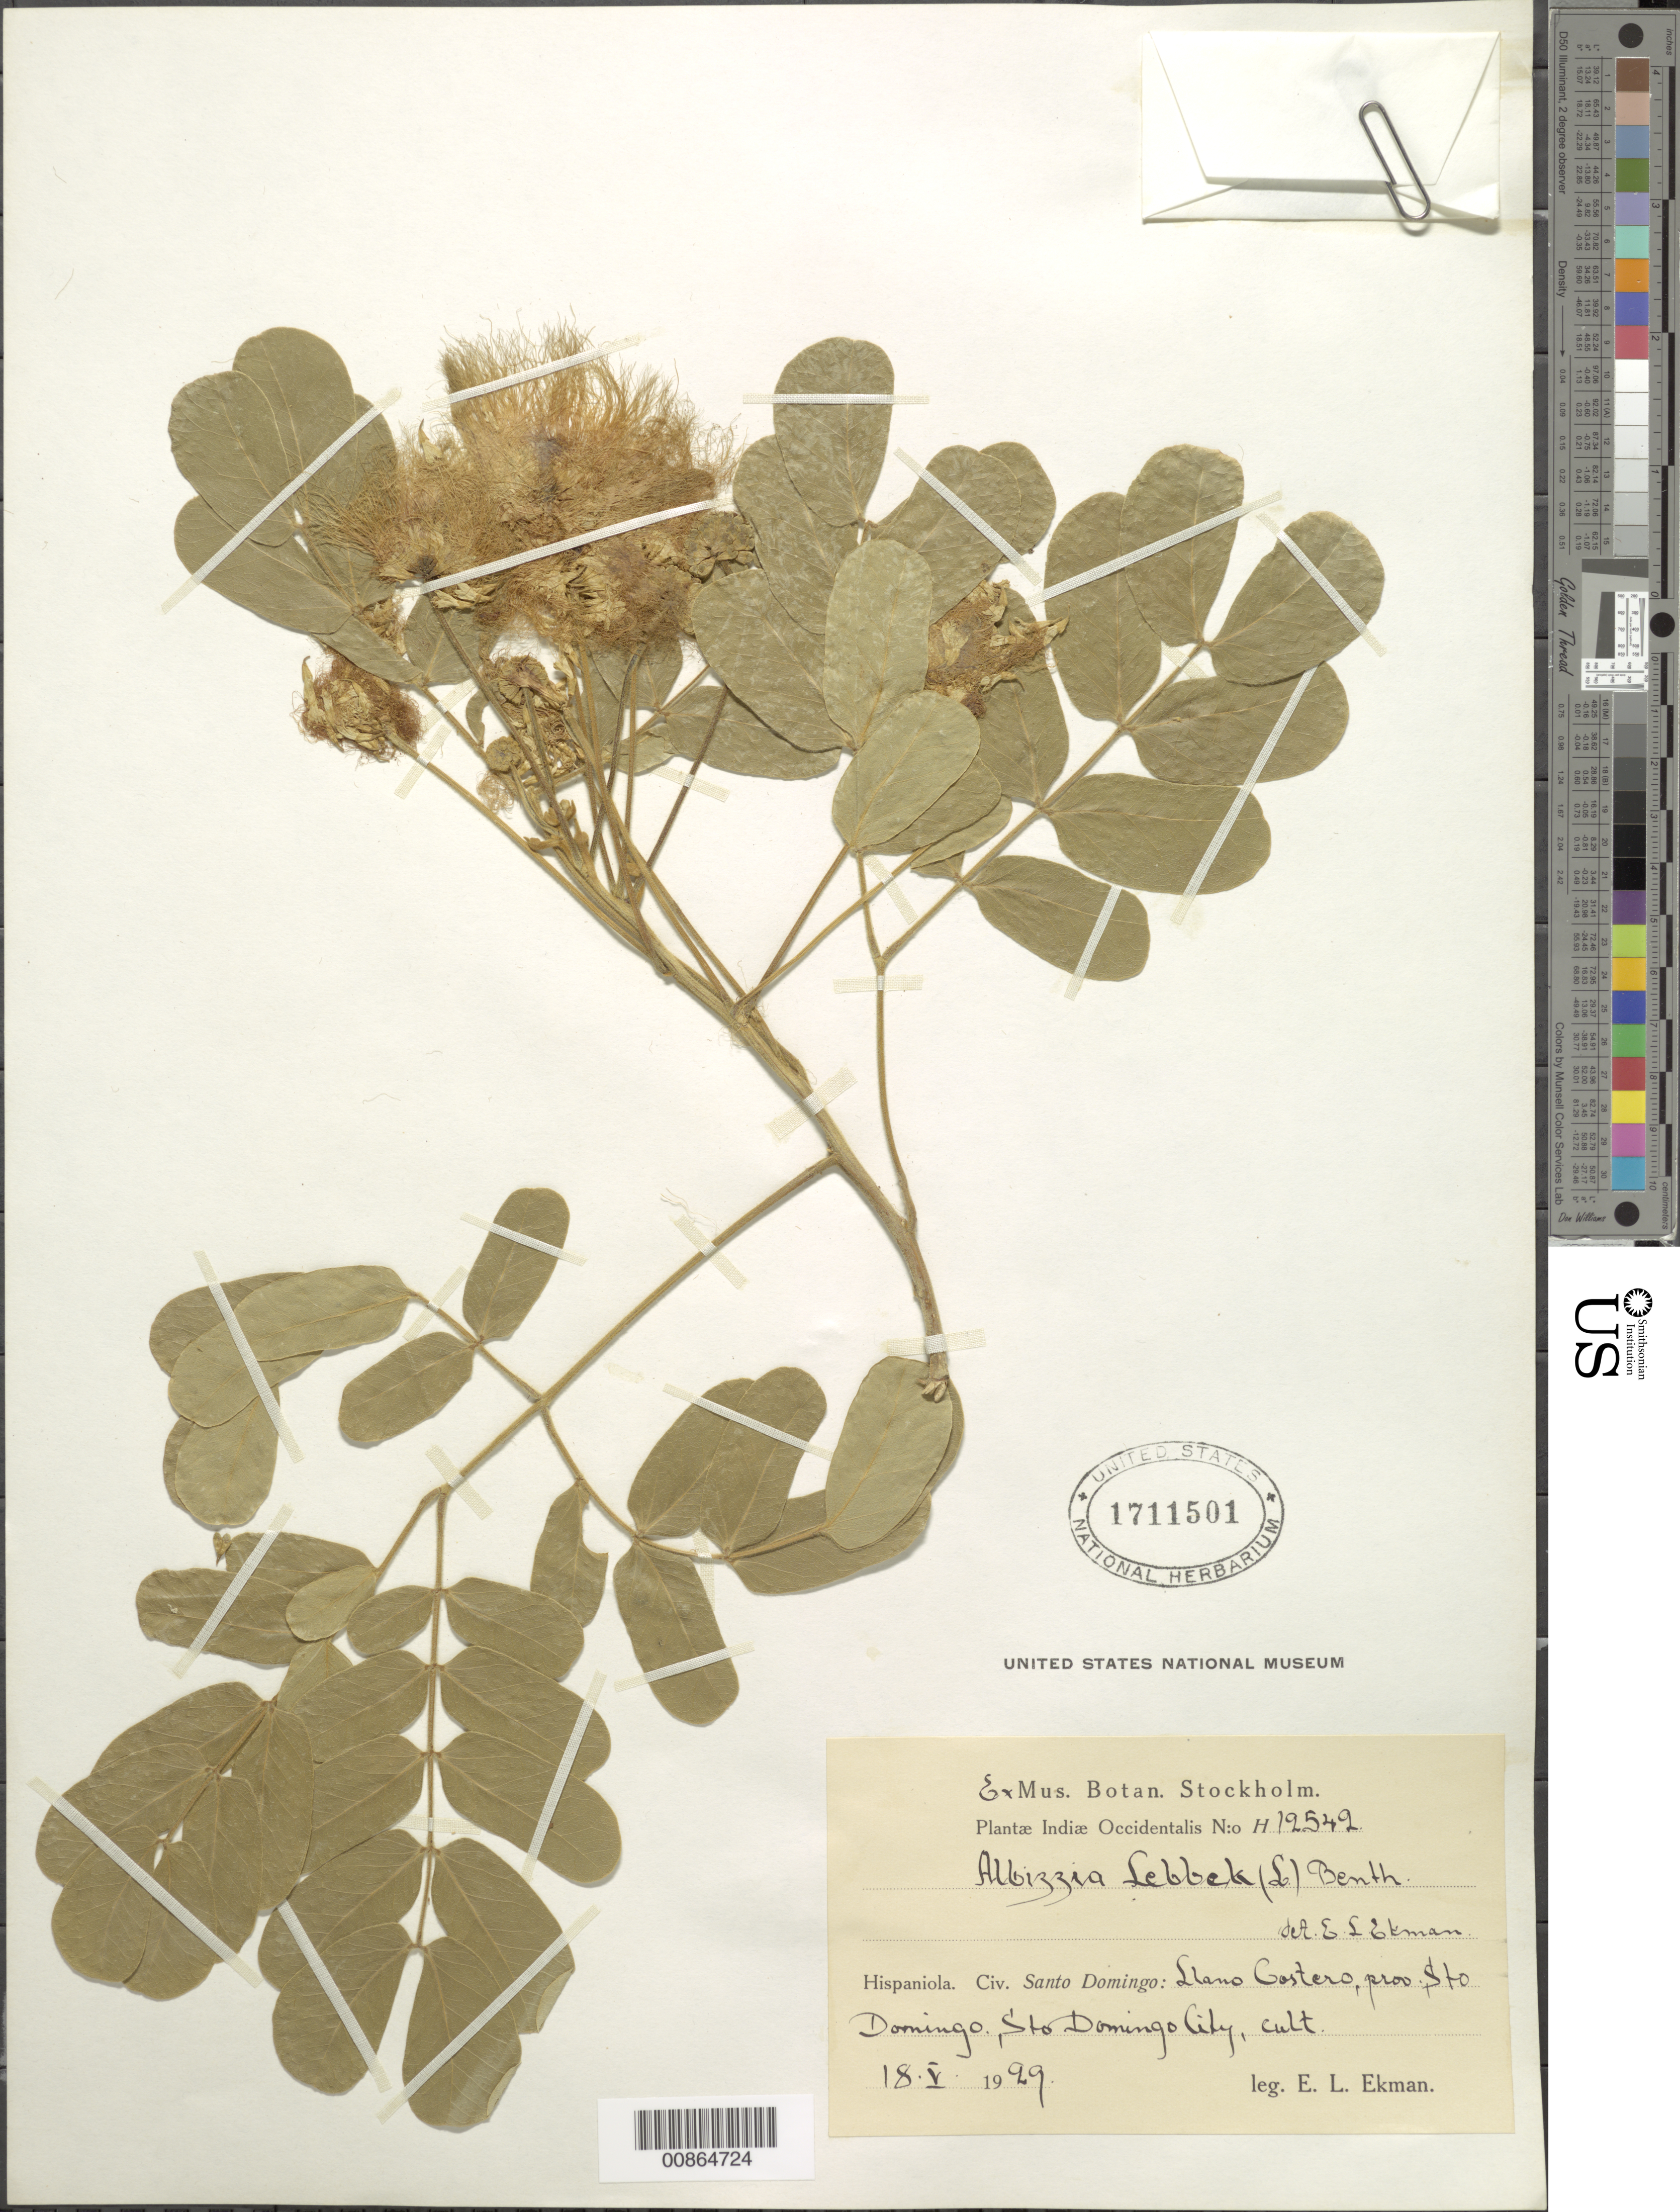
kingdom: Plantae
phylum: Tracheophyta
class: Magnoliopsida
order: Fabales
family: Fabaceae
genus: Albizia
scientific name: Albizia lebbeck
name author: (L.) Benth.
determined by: Ekman, E. L.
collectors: E. L. Ekman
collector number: H 12542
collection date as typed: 18 May 1929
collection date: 1929-05-18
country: Dominican Republic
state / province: Distrito Nacional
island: Hispaniola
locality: Llano Costero, prov. Sto. Domingo (obsolete), Sto. Domingo City.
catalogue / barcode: US 1711501